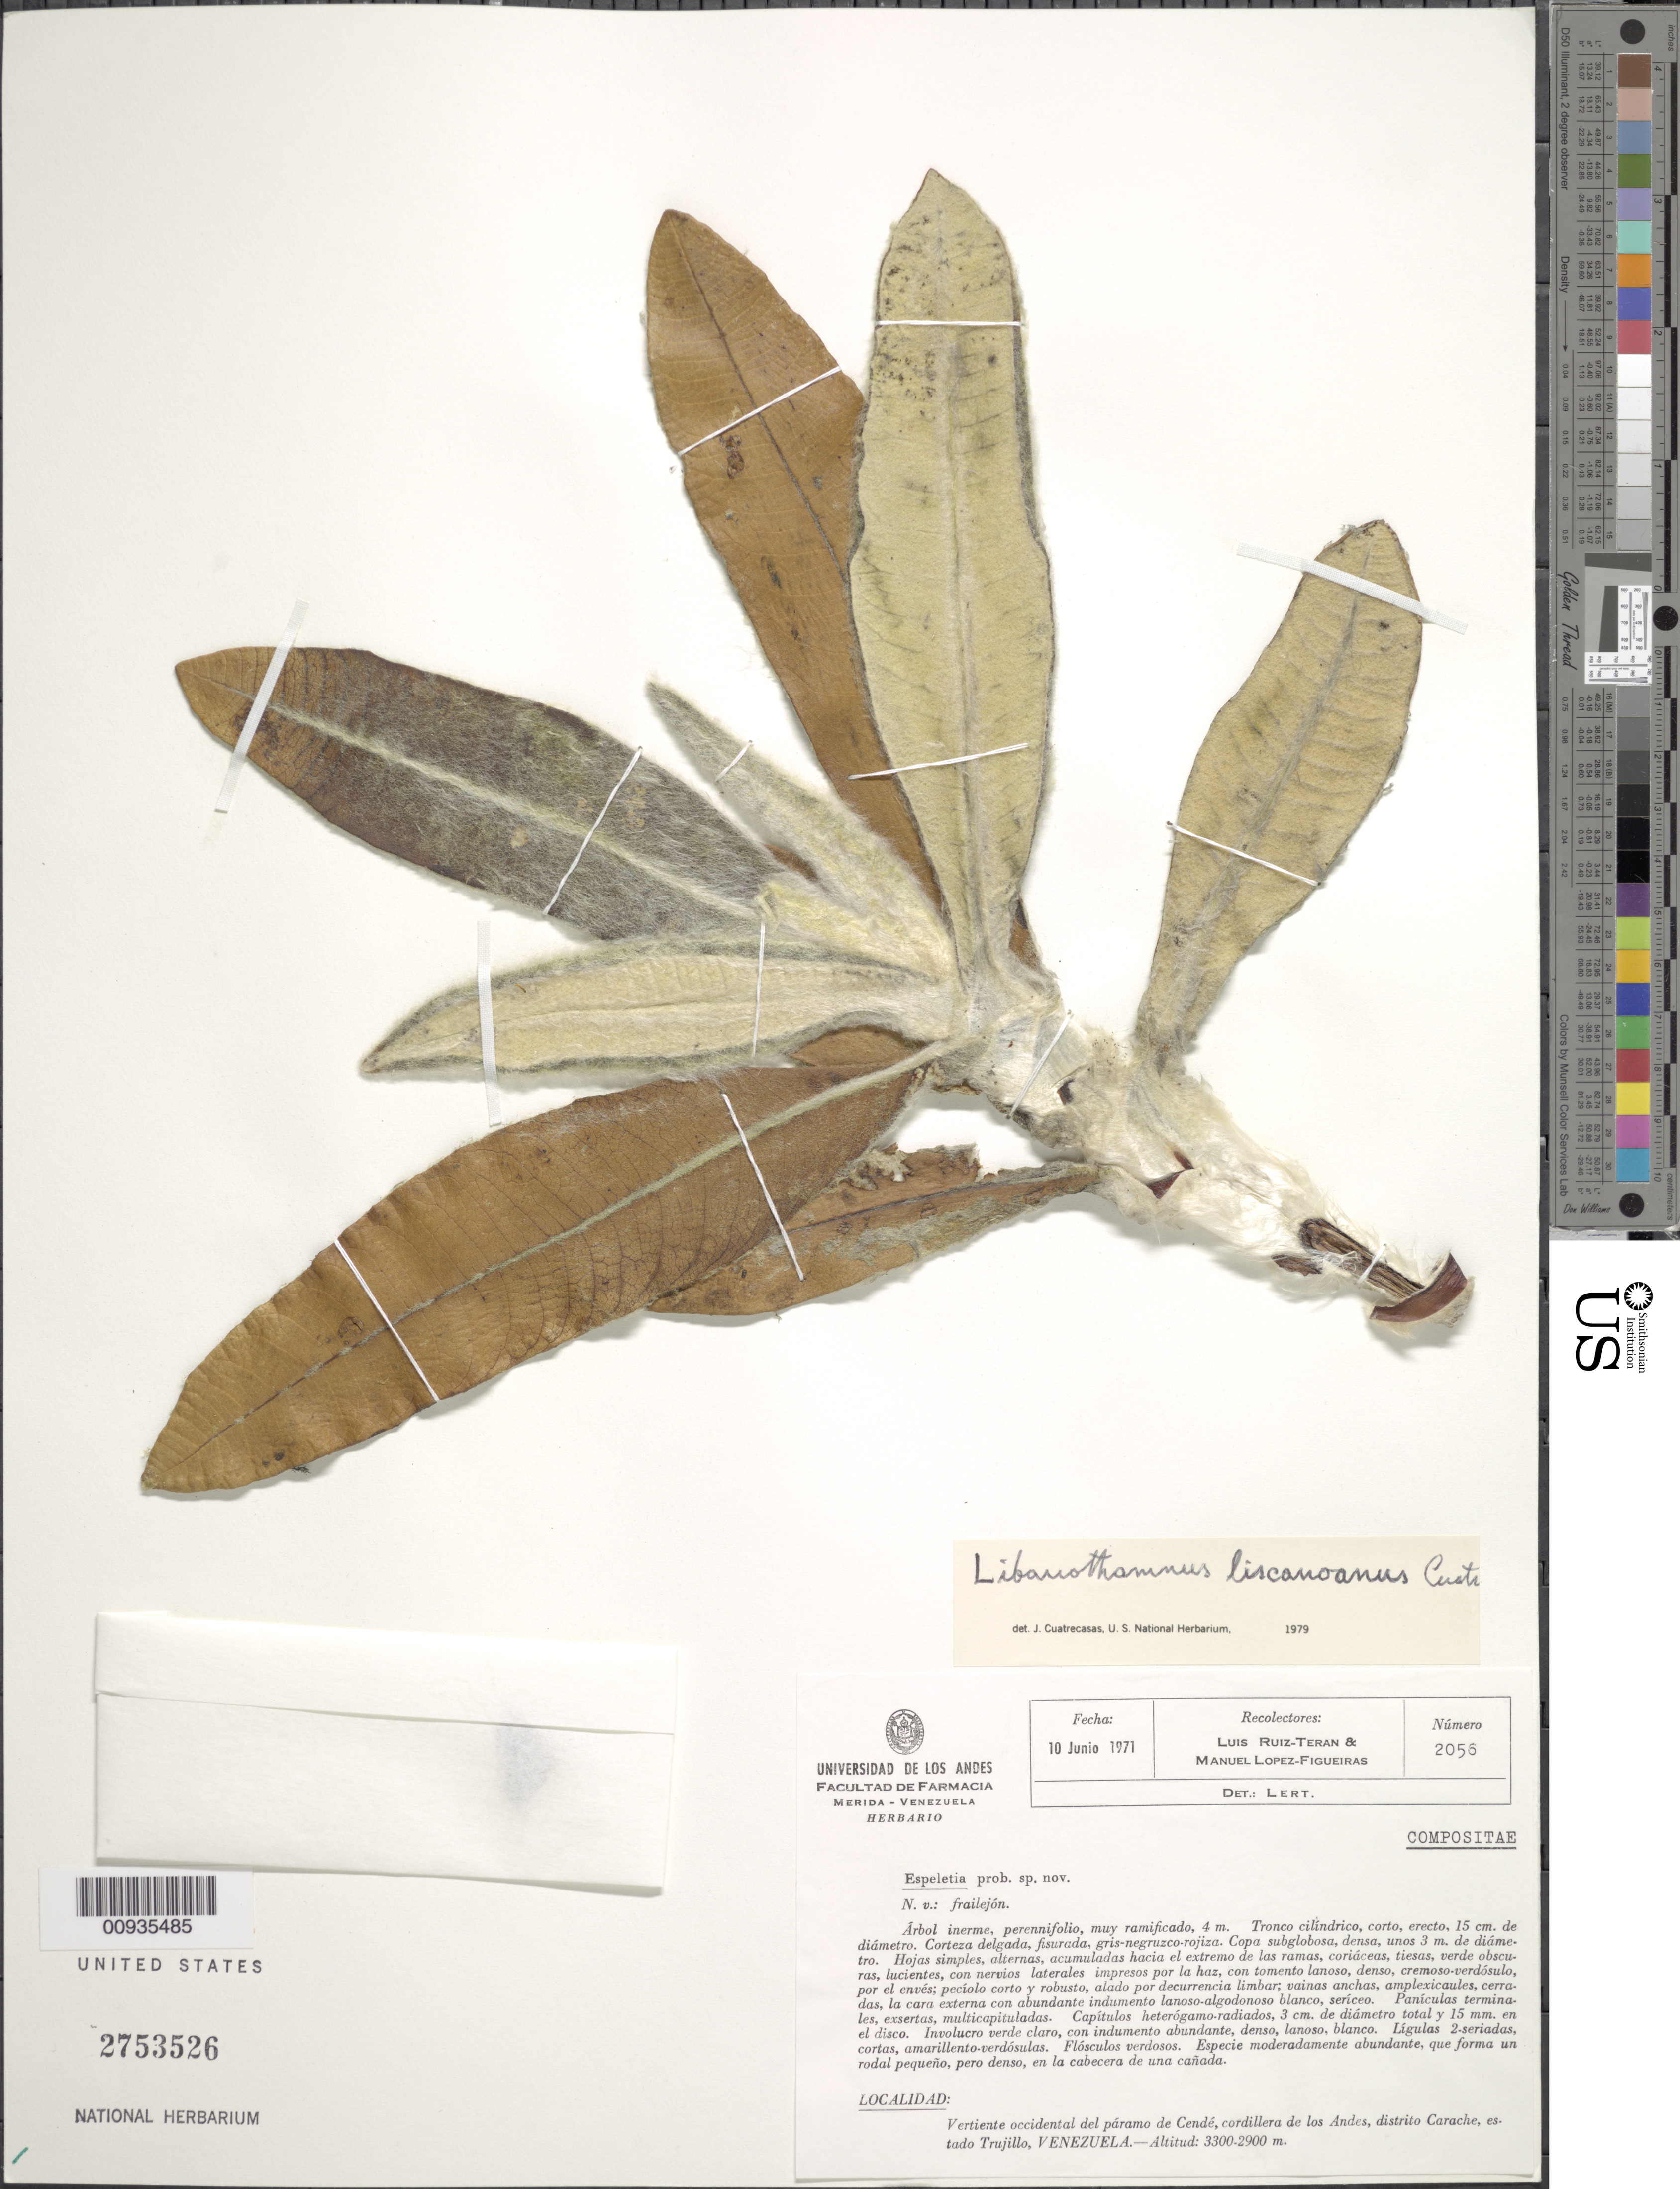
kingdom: Plantae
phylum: Tracheophyta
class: Magnoliopsida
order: Asterales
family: Asteraceae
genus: Libanothamnus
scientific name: Libanothamnus liscanoanus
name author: (Cuatrec.) Cuatrec.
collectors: L. E. Ruíz-Terán & M. López Figueiras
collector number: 2056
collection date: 1971-06-10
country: Venezuela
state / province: Trujillo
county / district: Carache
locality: Páramo de Cendé. Vertiente occidental, cordillera de los Andes.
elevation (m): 2900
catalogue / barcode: US 2753526